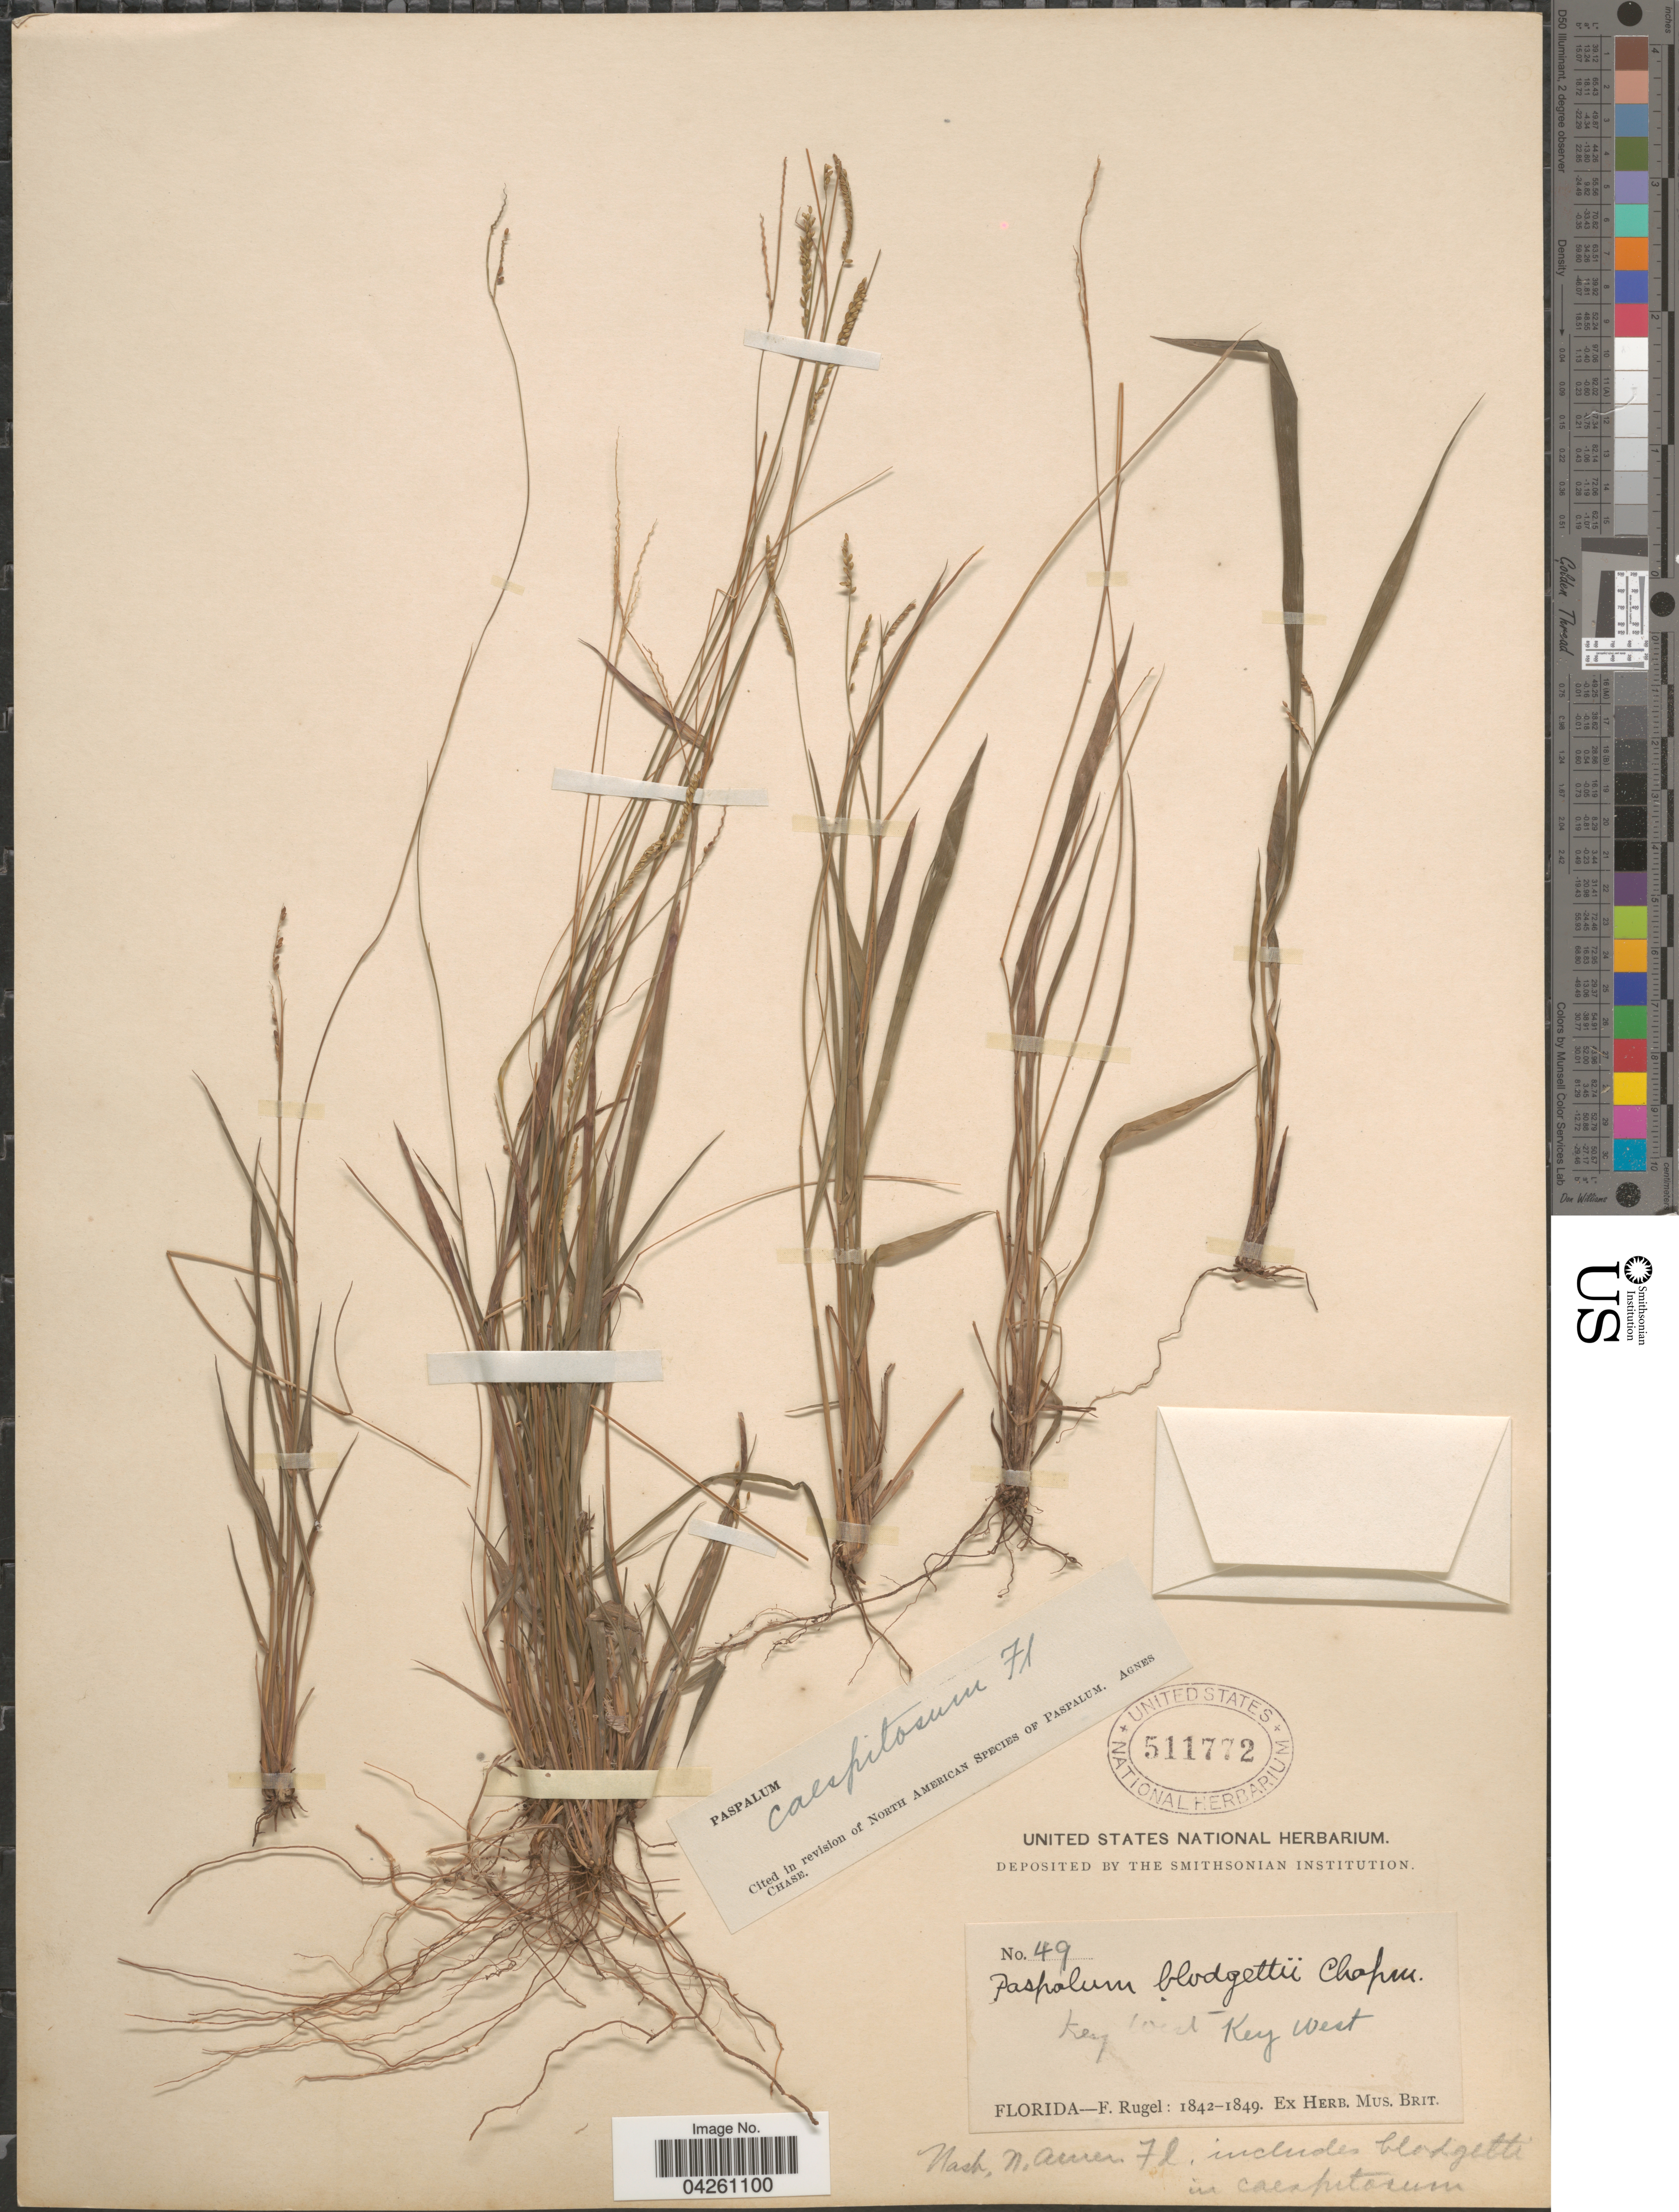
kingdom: Plantae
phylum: Tracheophyta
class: Liliopsida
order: Poales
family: Poaceae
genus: Paspalum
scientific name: Paspalum caespitosum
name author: Flüggé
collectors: F. Rugel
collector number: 49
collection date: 1842/1849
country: United States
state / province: Florida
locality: Key West.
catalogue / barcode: US 511772